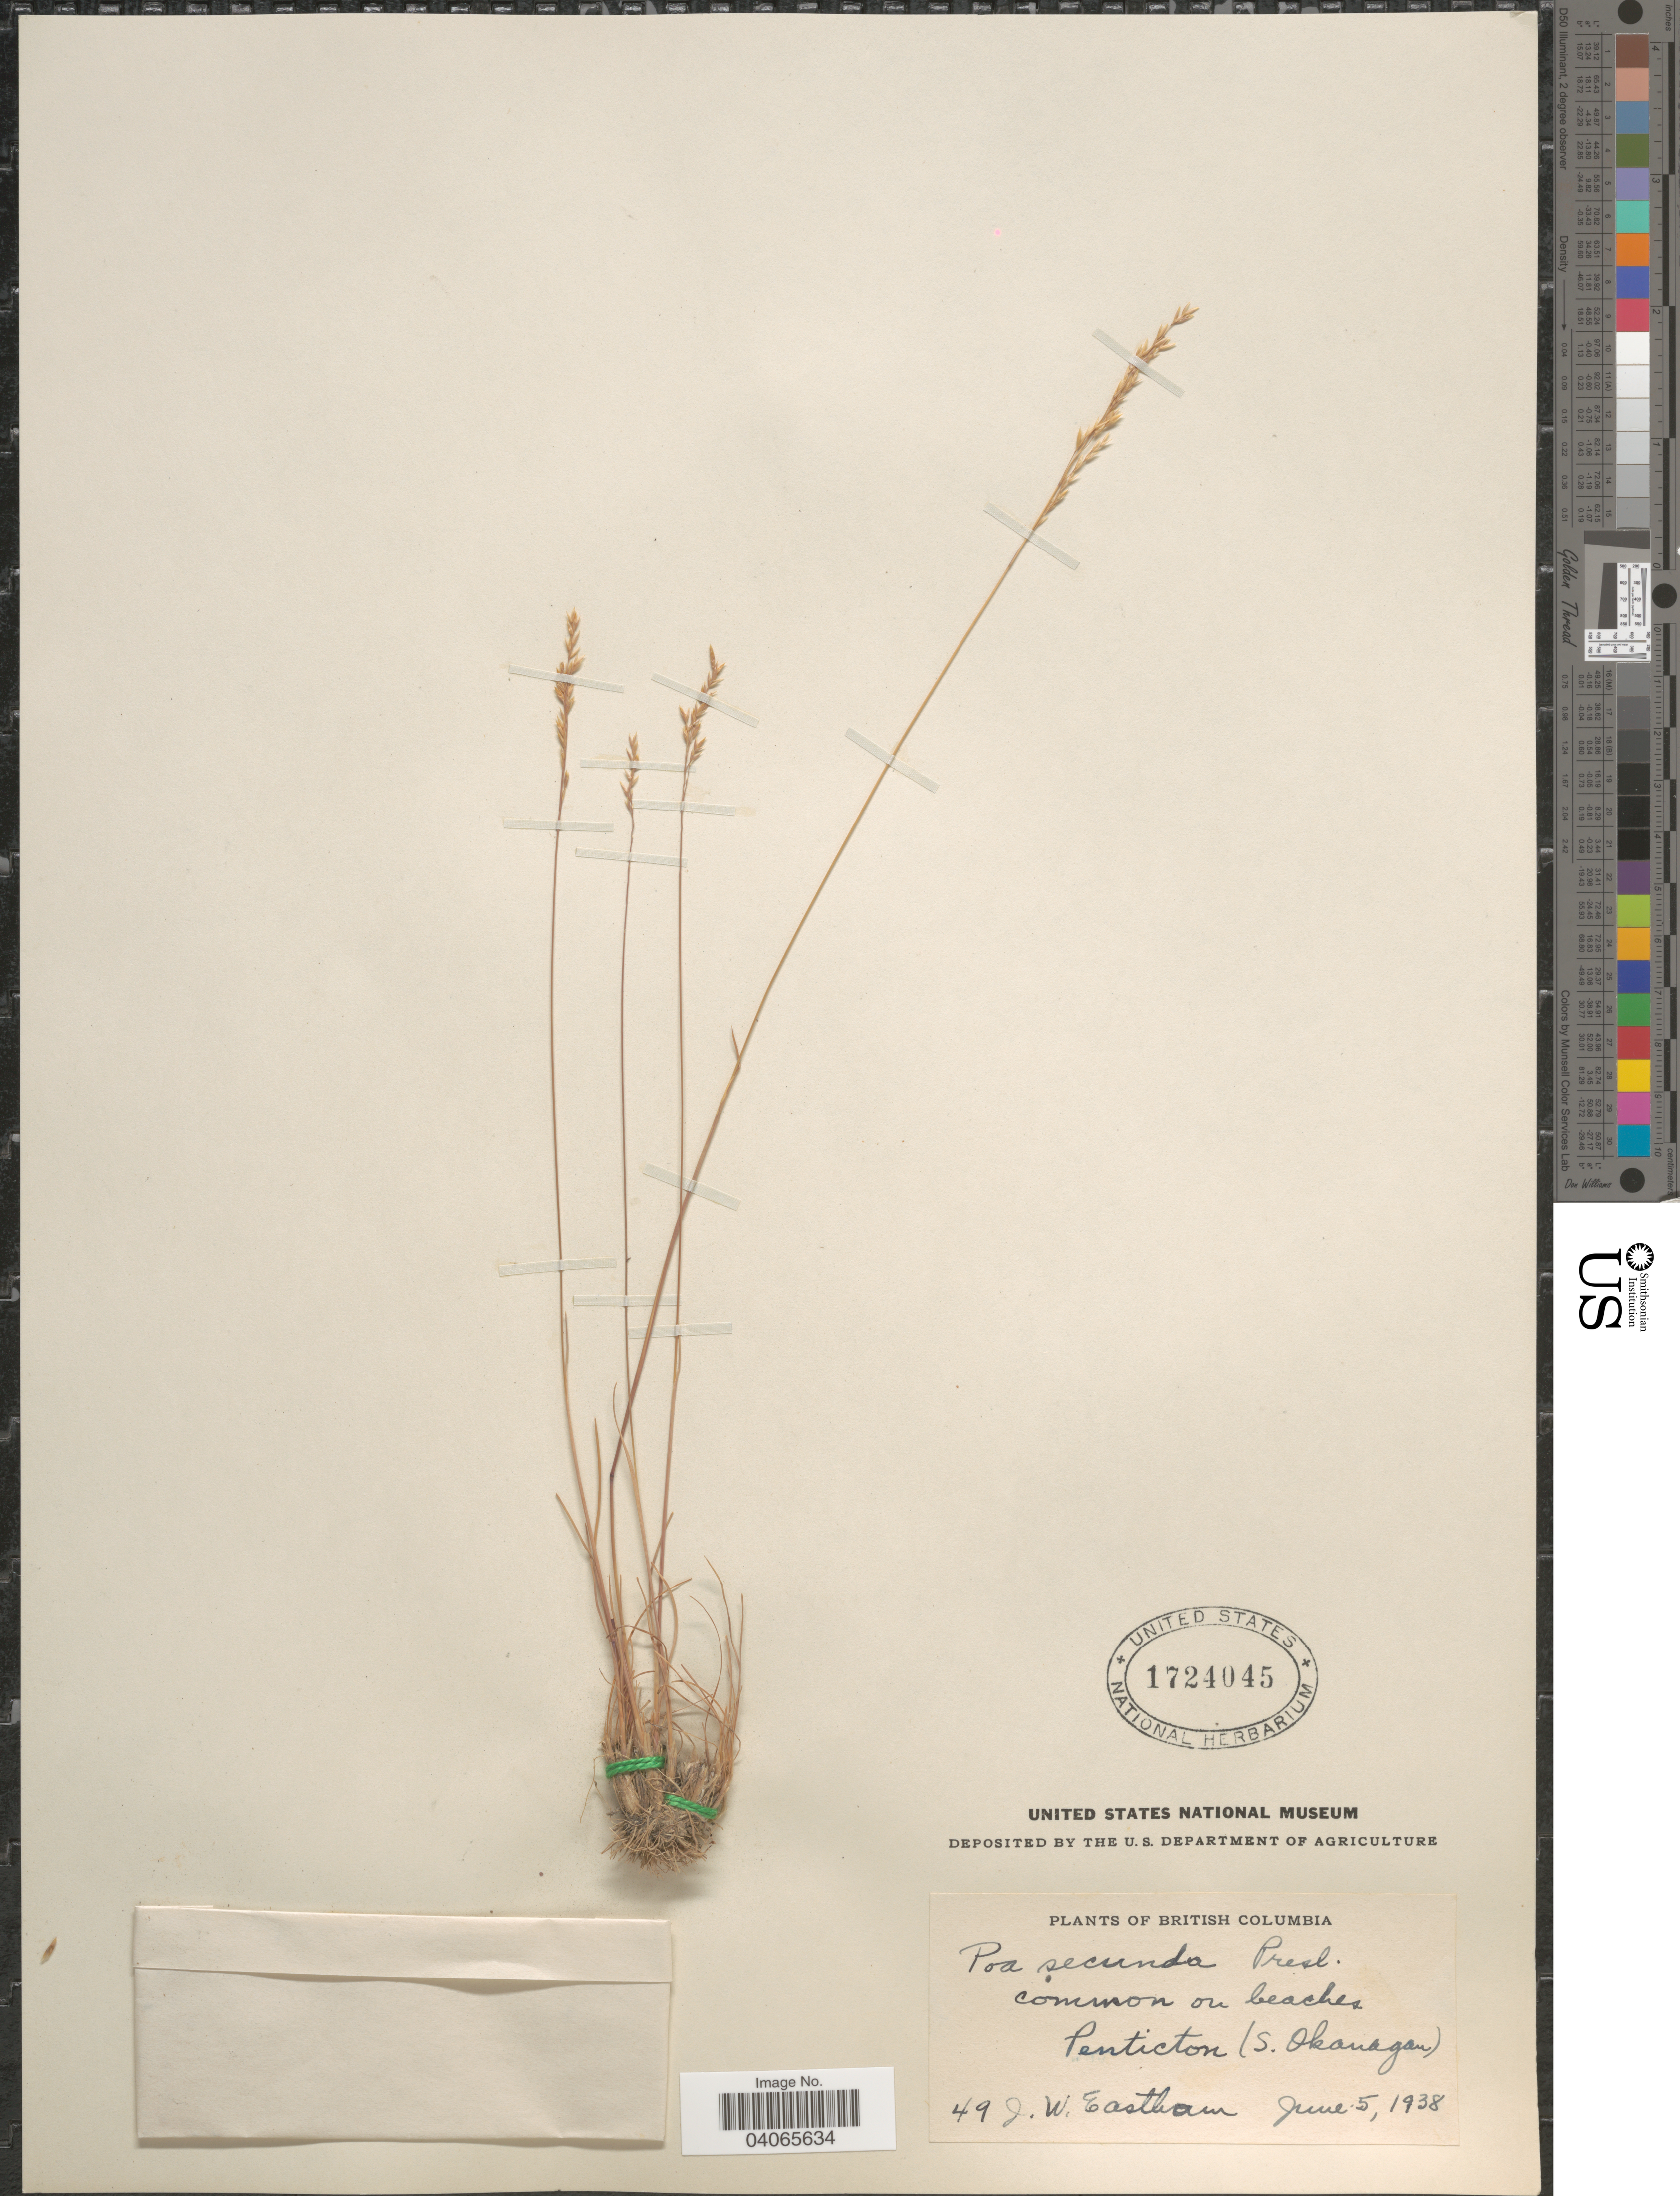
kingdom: Plantae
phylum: Tracheophyta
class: Liliopsida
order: Poales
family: Poaceae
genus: Poa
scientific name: Poa secunda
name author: J. Presl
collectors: J. Eastham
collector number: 49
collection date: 1938-06-05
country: Canada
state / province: British Columbia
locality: Common on beaches Penticton (S. Okanagan)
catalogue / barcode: US 1724045